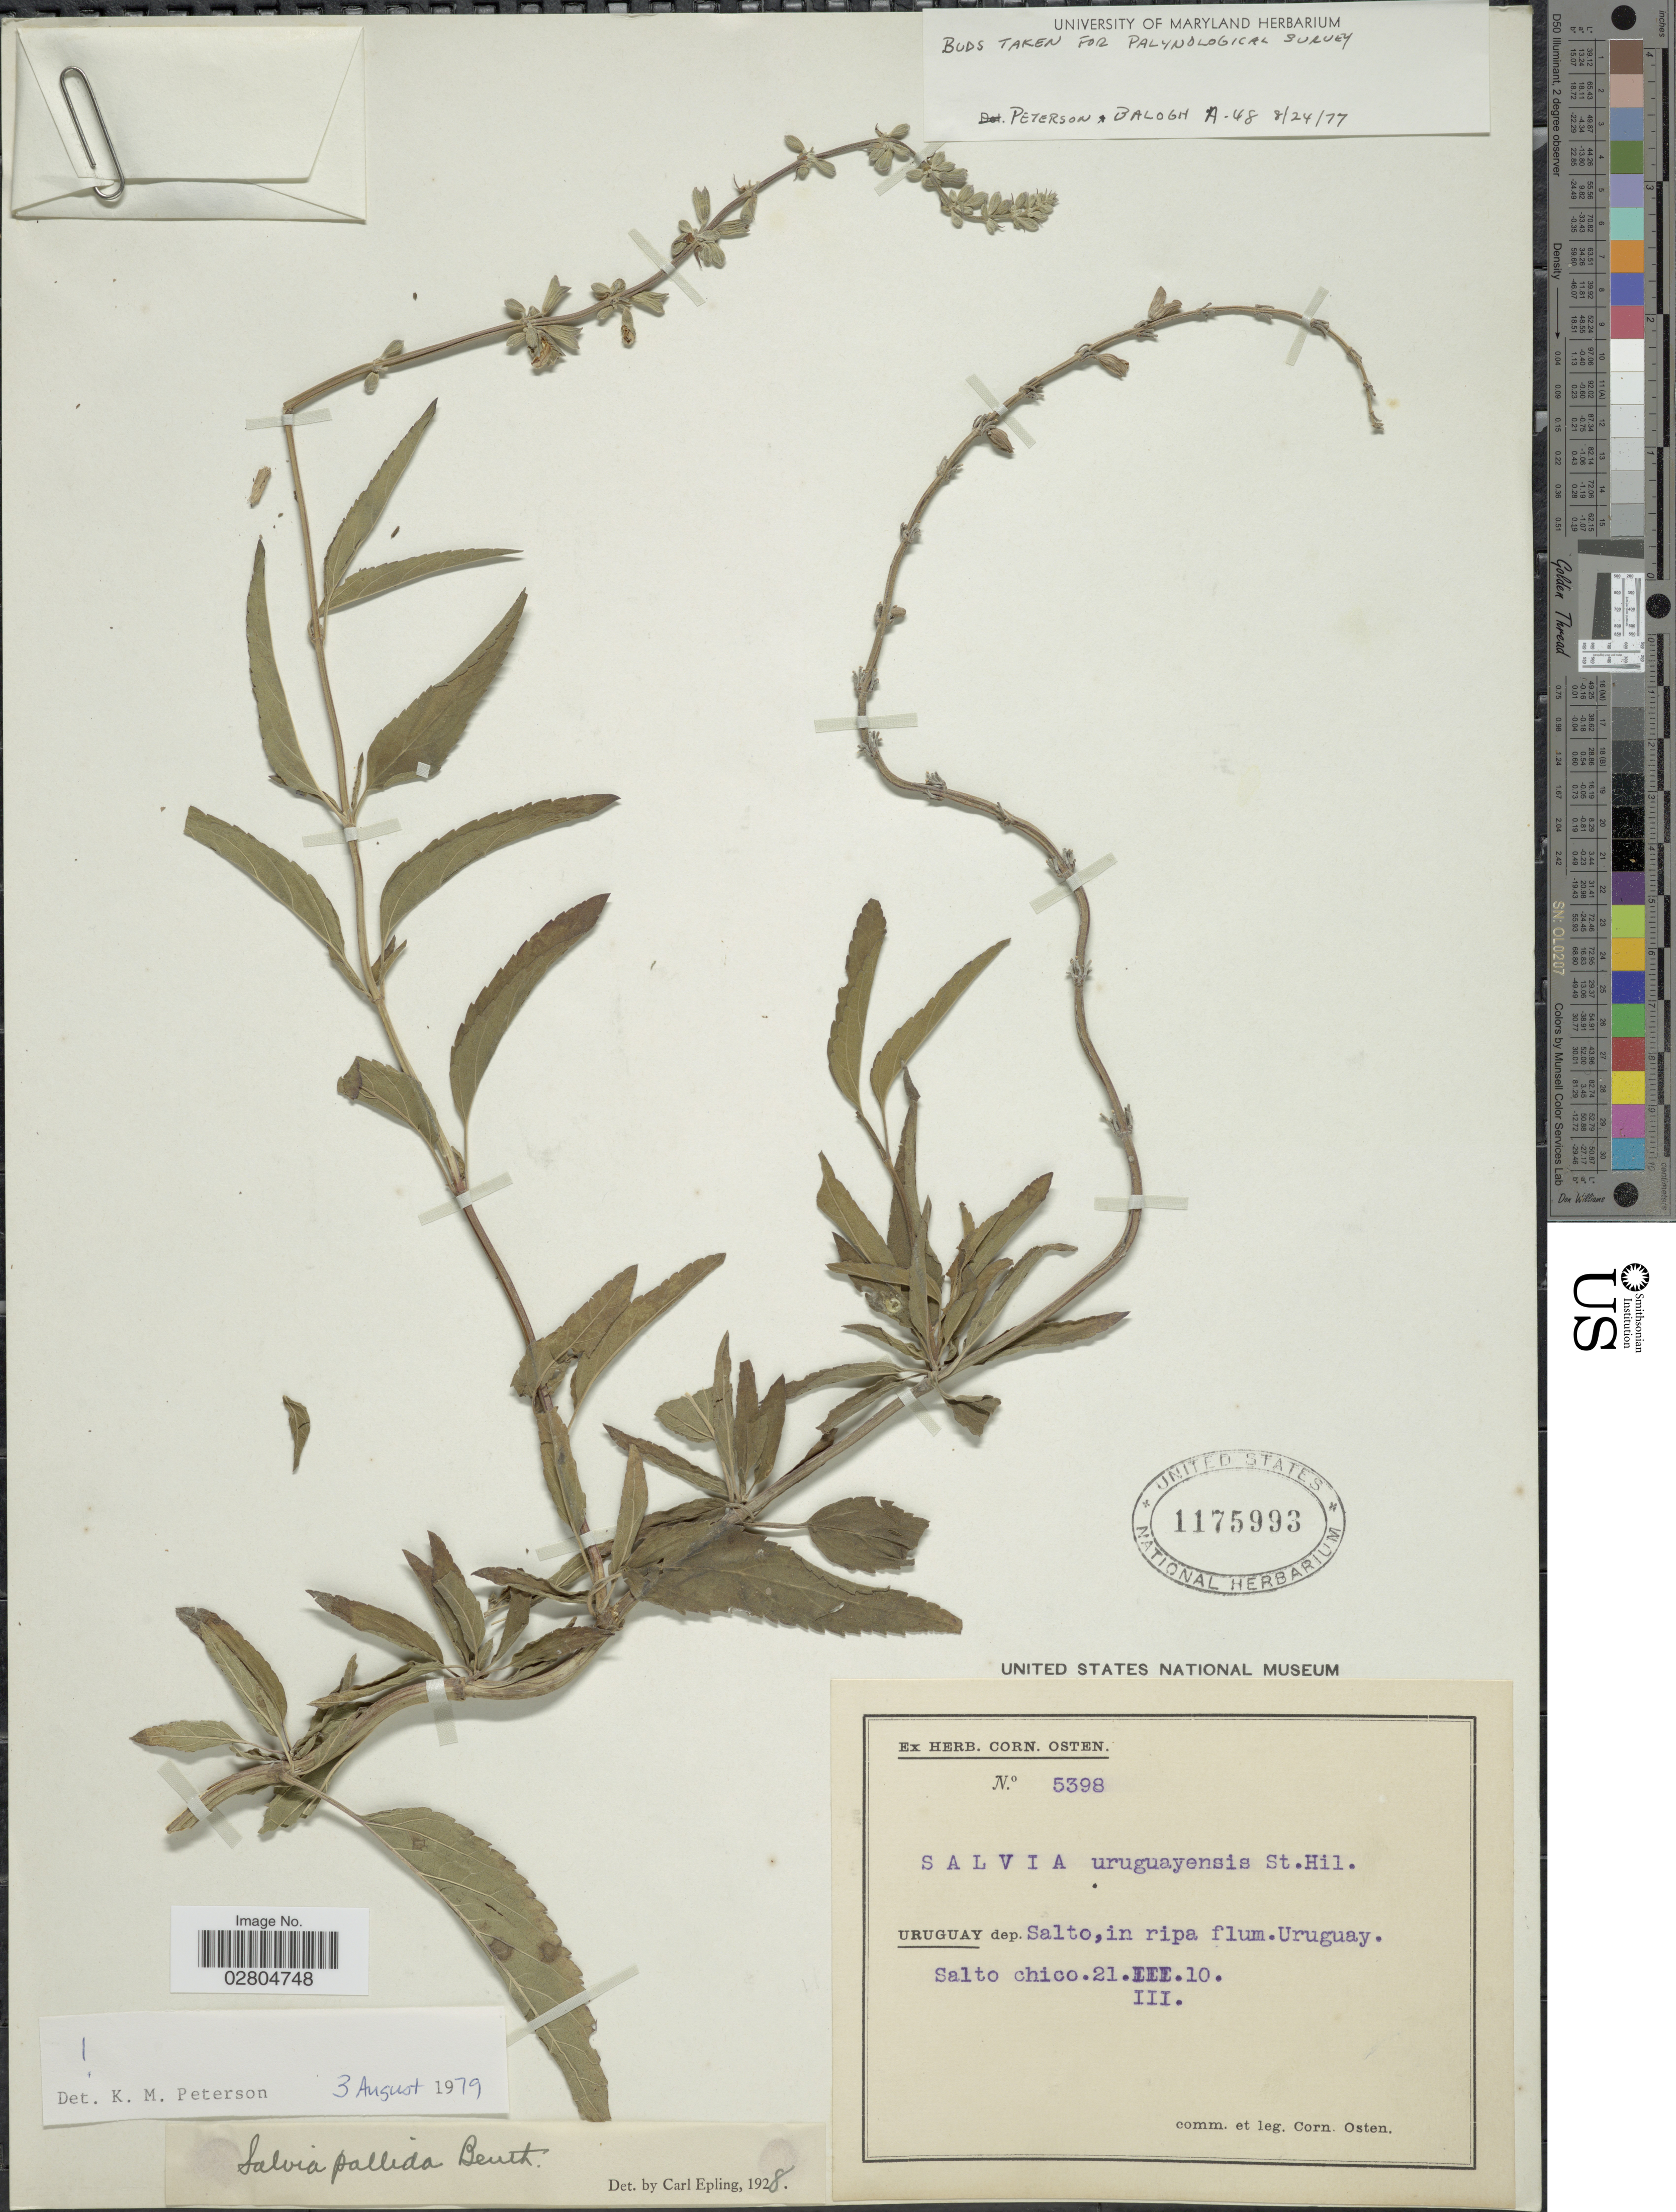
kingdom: Plantae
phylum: Tracheophyta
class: Magnoliopsida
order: Lamiales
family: Lamiaceae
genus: Salvia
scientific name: Salvia pallida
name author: Benth.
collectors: C. Osten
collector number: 5398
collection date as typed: Transcribed d/m/y: 21/3/10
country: Uruguay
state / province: Salto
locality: Dep. Salto, in ripa flum. Salto chico.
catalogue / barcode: US 1175993